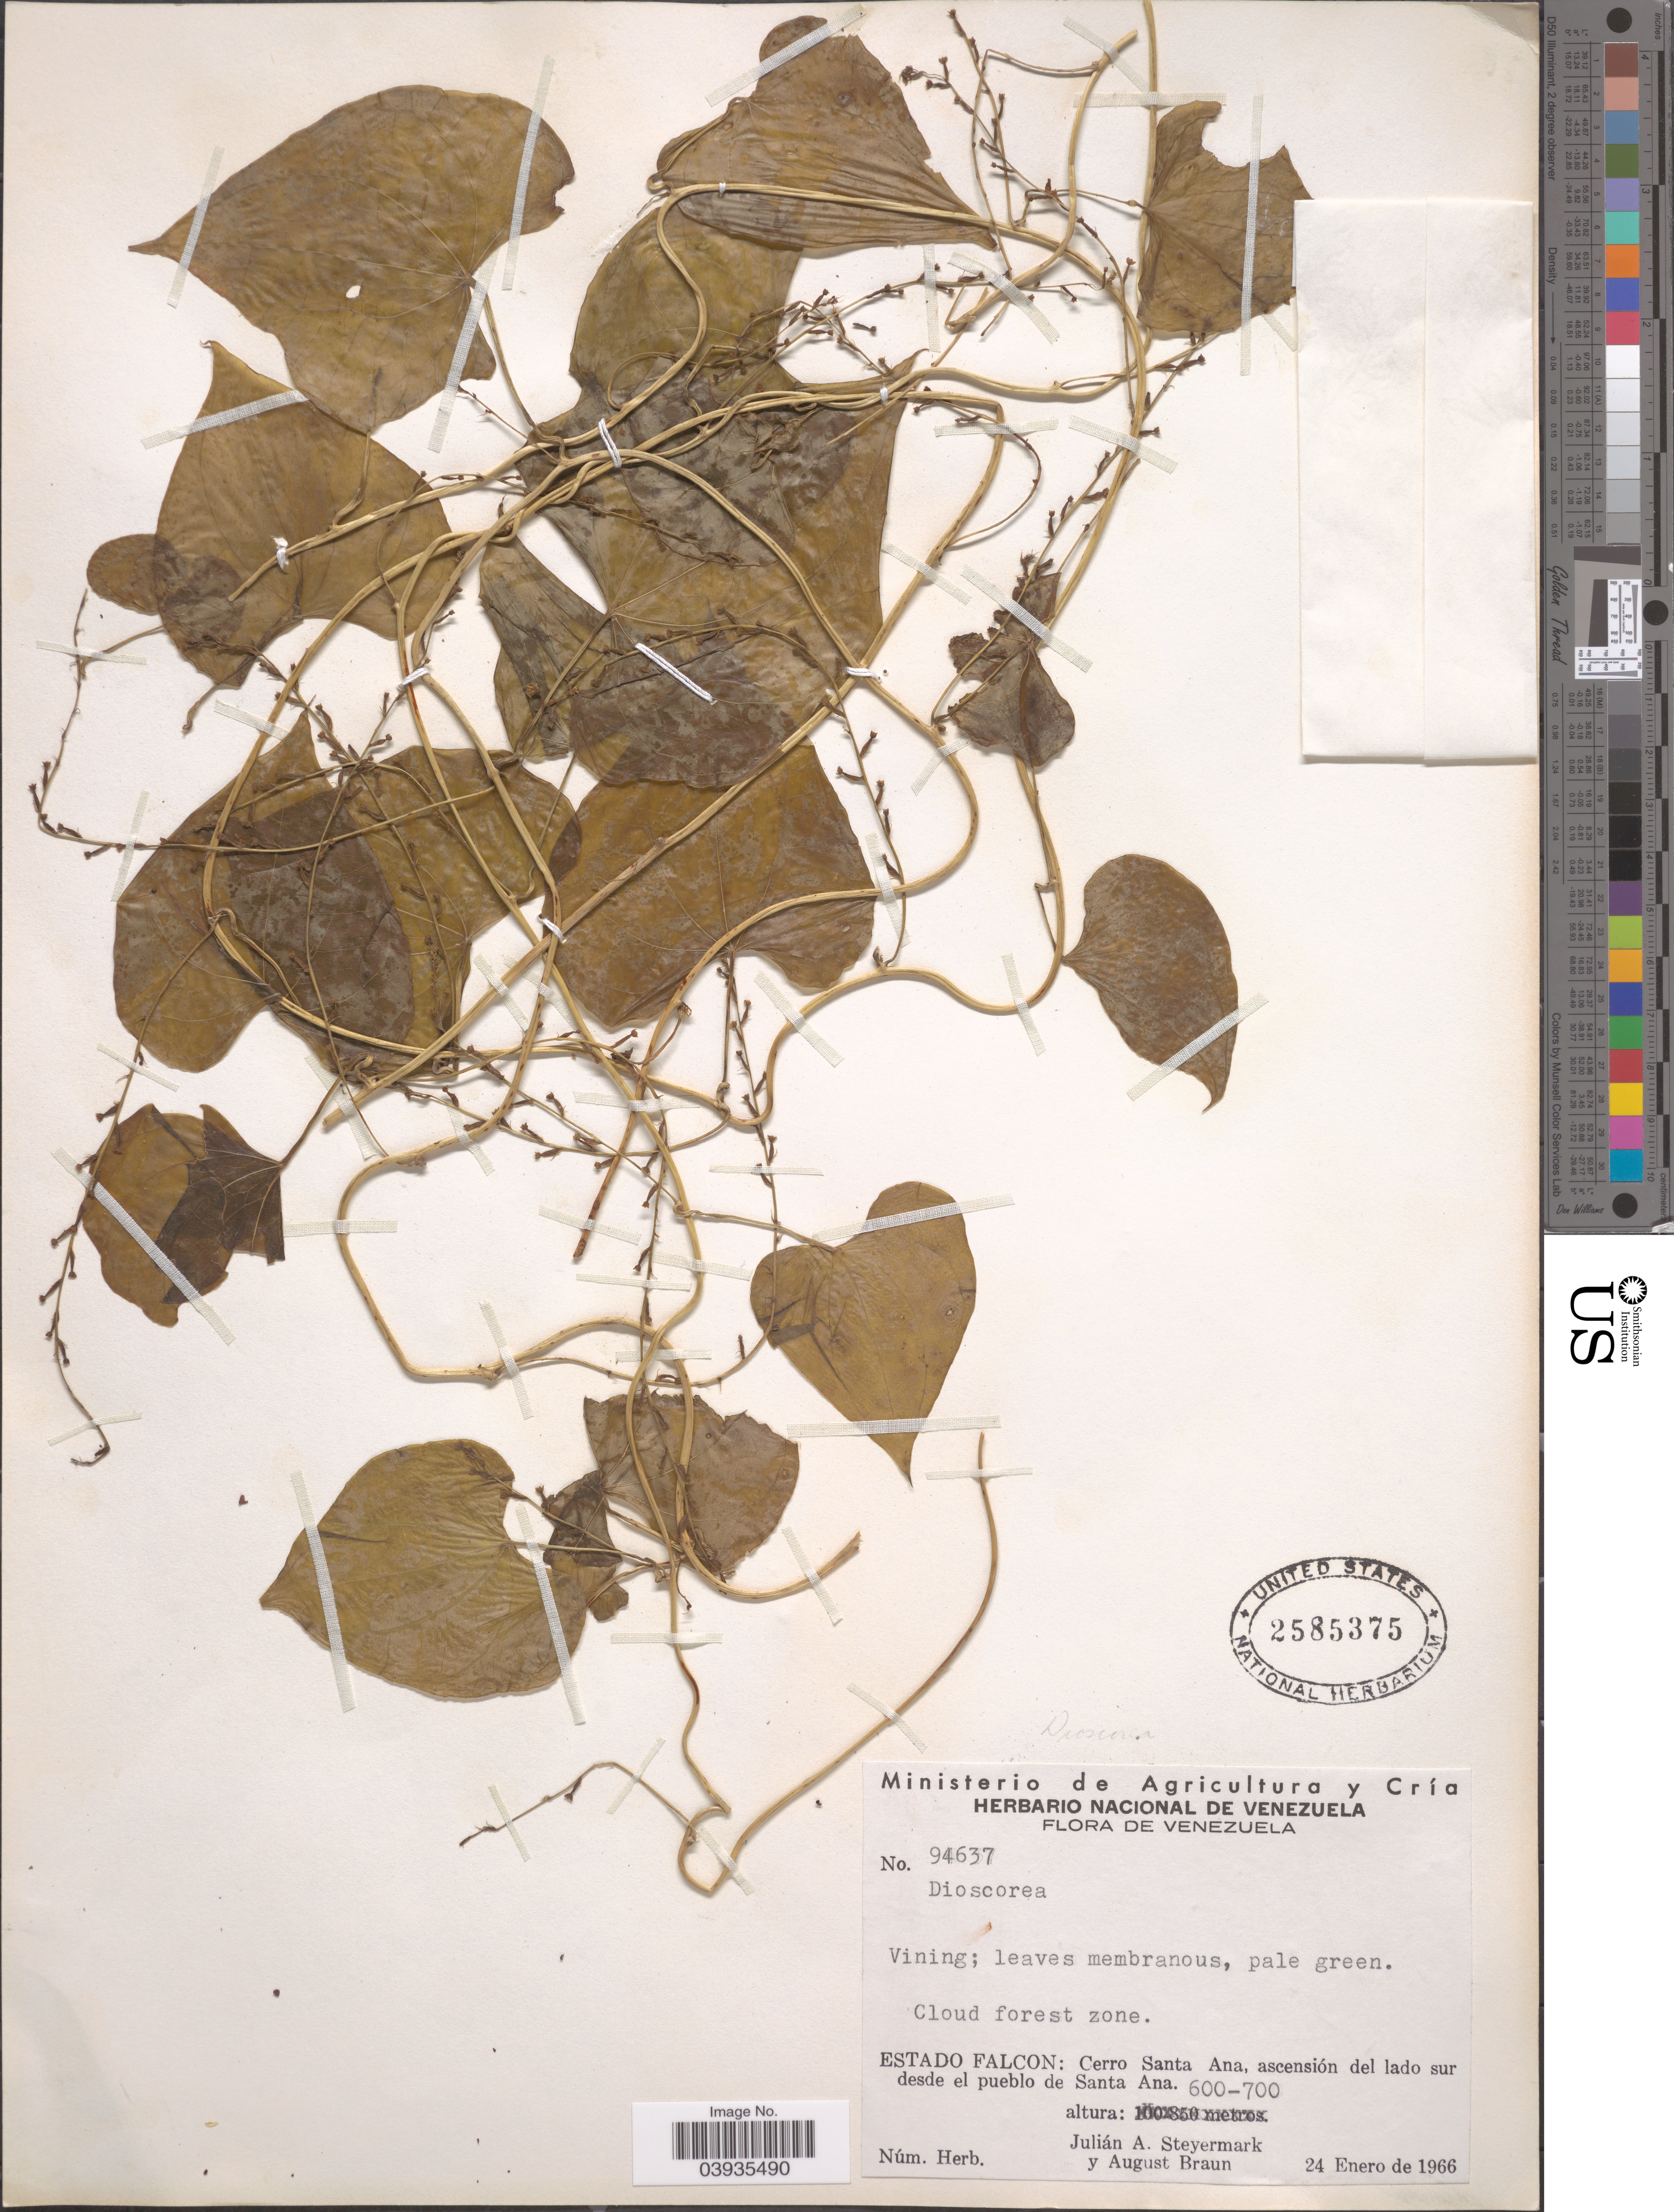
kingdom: Plantae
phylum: Tracheophyta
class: Liliopsida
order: Dioscoreales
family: Dioscoreaceae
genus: Dioscorea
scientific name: Dioscorea sp.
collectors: J. Steyermark & A. Braun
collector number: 94637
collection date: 1966-01-24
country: Venezuela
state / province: Falcon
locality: Cerro Santa Ana, ascensión del lado sur desde el pueblo de Santa Ana.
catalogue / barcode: US 2585375